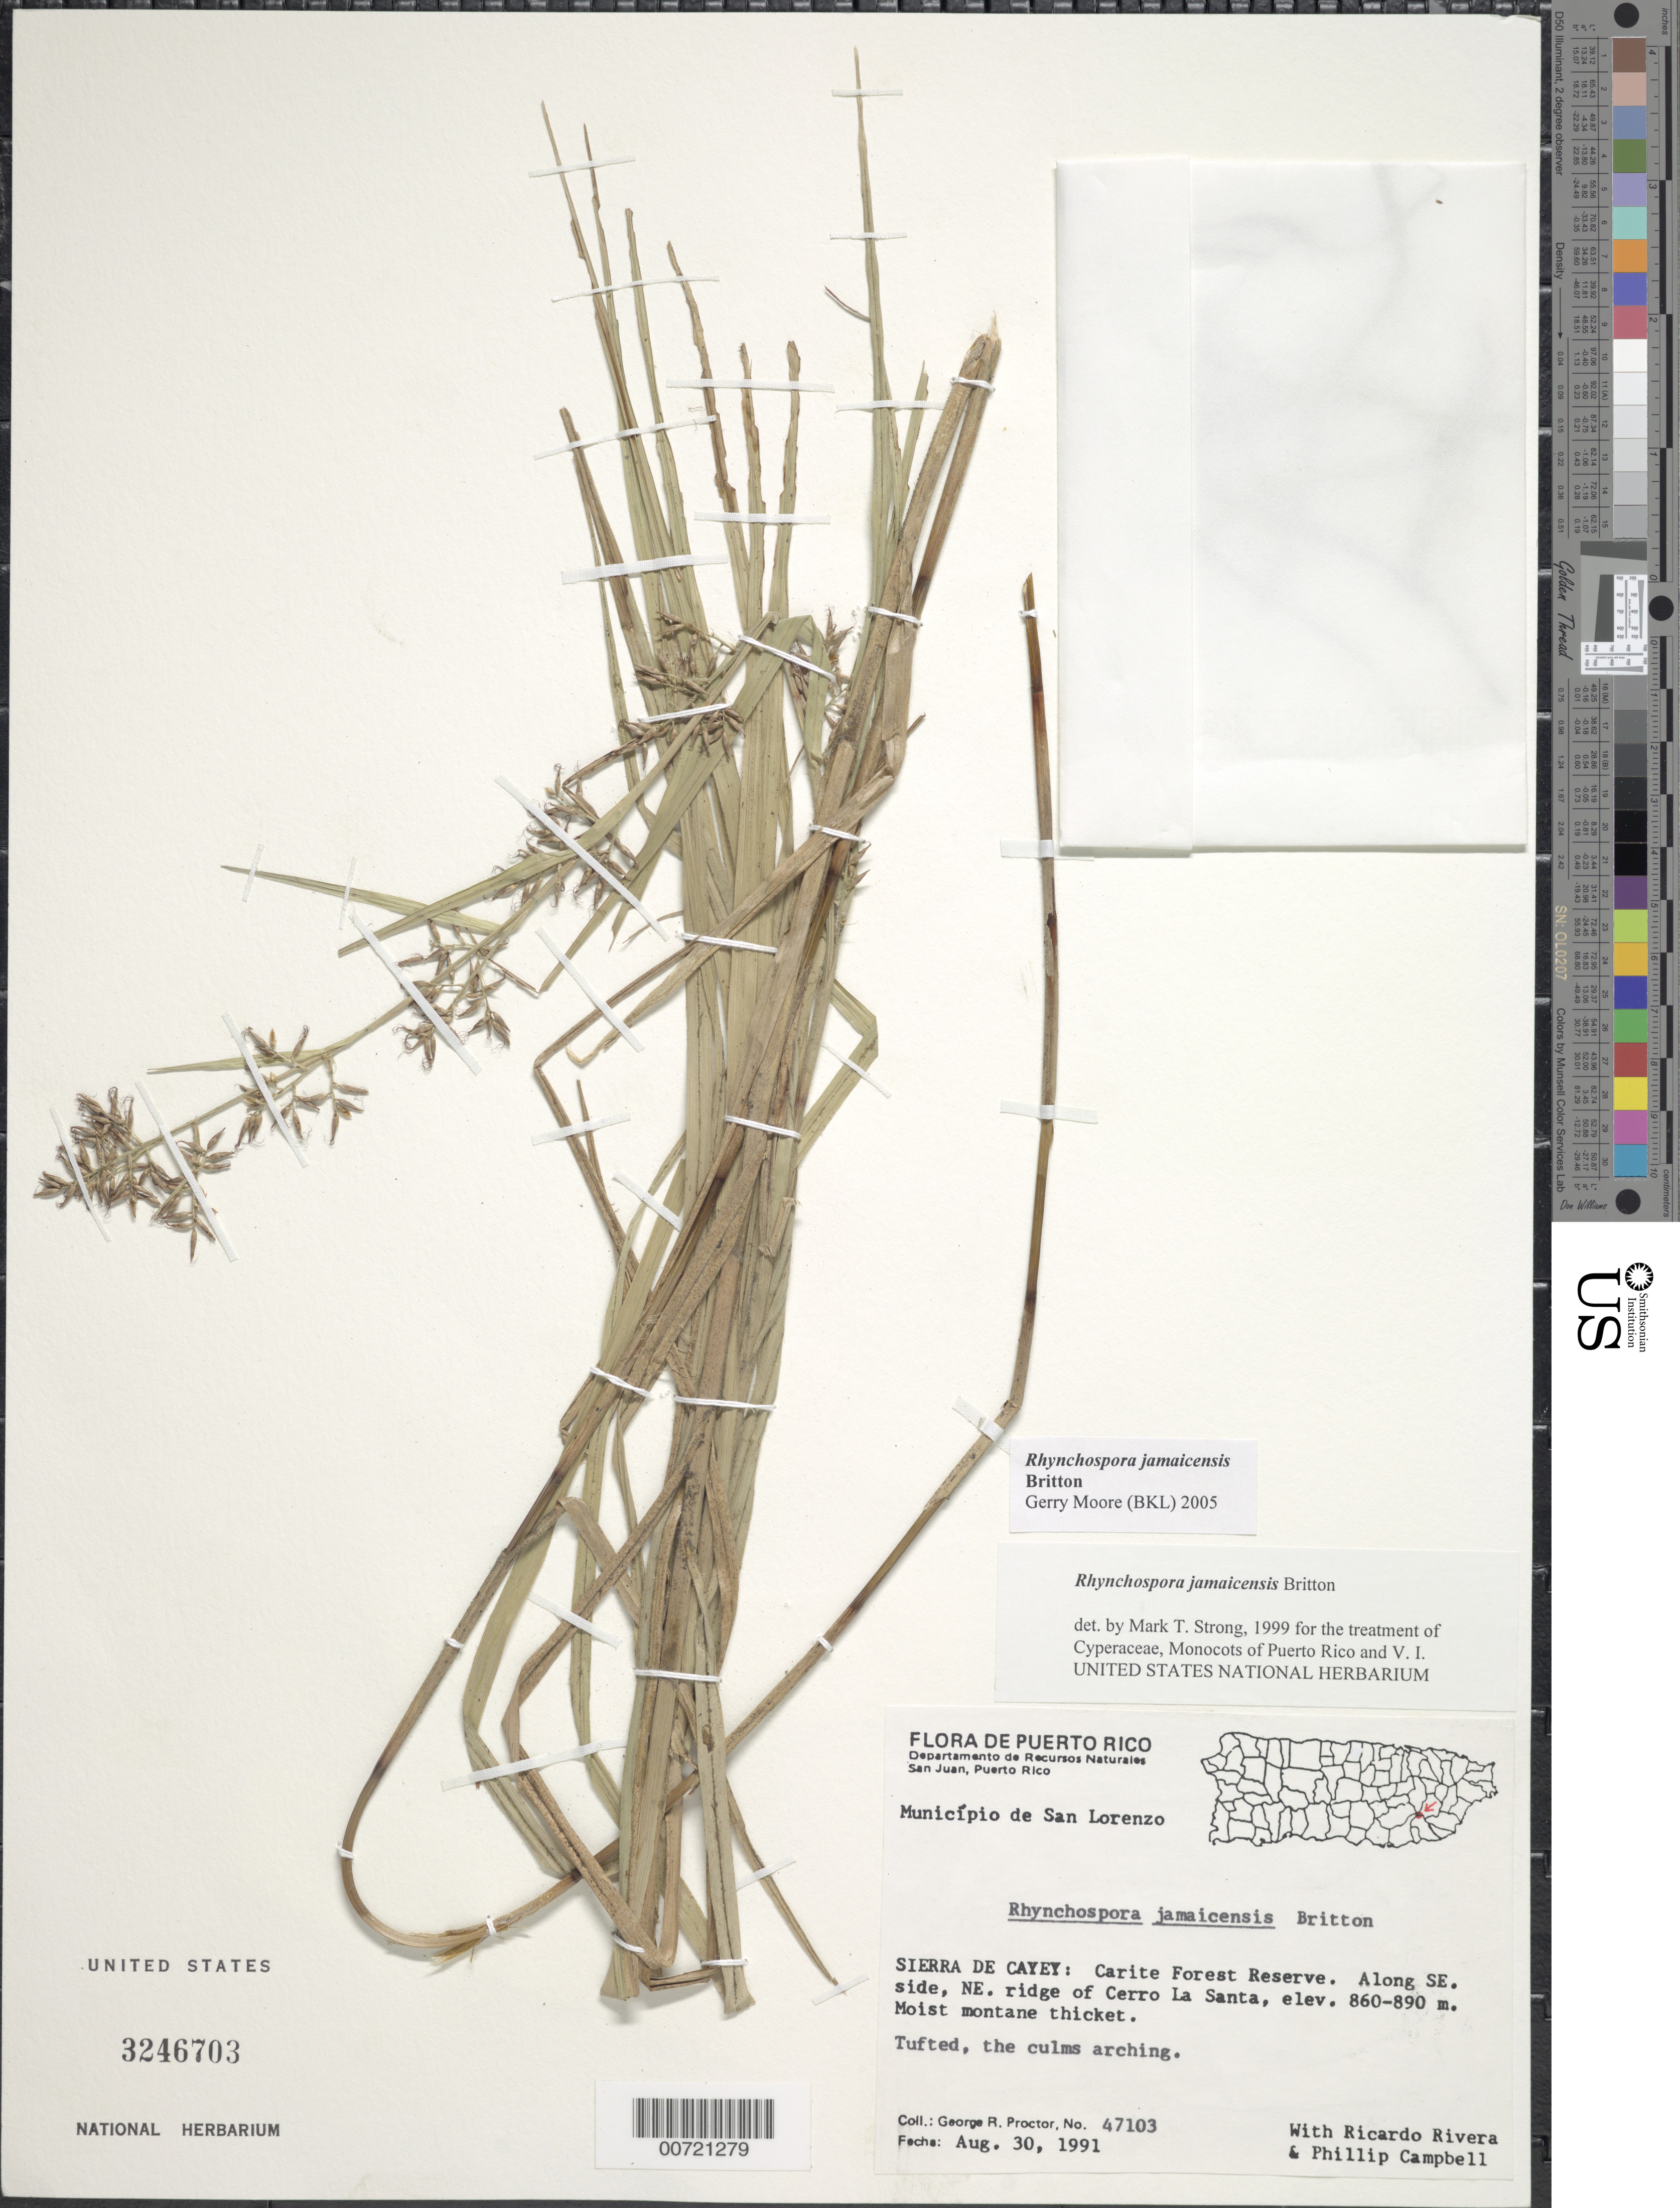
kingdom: Plantae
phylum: Tracheophyta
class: Liliopsida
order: Poales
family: Cyperaceae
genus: Rhynchospora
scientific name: Rhynchospora jamaicensis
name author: Britton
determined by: Strong, M. T., (US), Smithsonian Institution - National Museum of Natural History (UNITED STATES)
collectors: G. R. Proctor, R. Rivera & P. Campbell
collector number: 47103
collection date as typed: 30 Aug 1991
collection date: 1991-08-30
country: Puerto Rico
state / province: San Lorenzo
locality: San Lorenzo: Sierra de Cayey, Carite Forest Reserve, along SE side, NE range of Cerro La Santa.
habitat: Moist montane thicket.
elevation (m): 860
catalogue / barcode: US 3246703